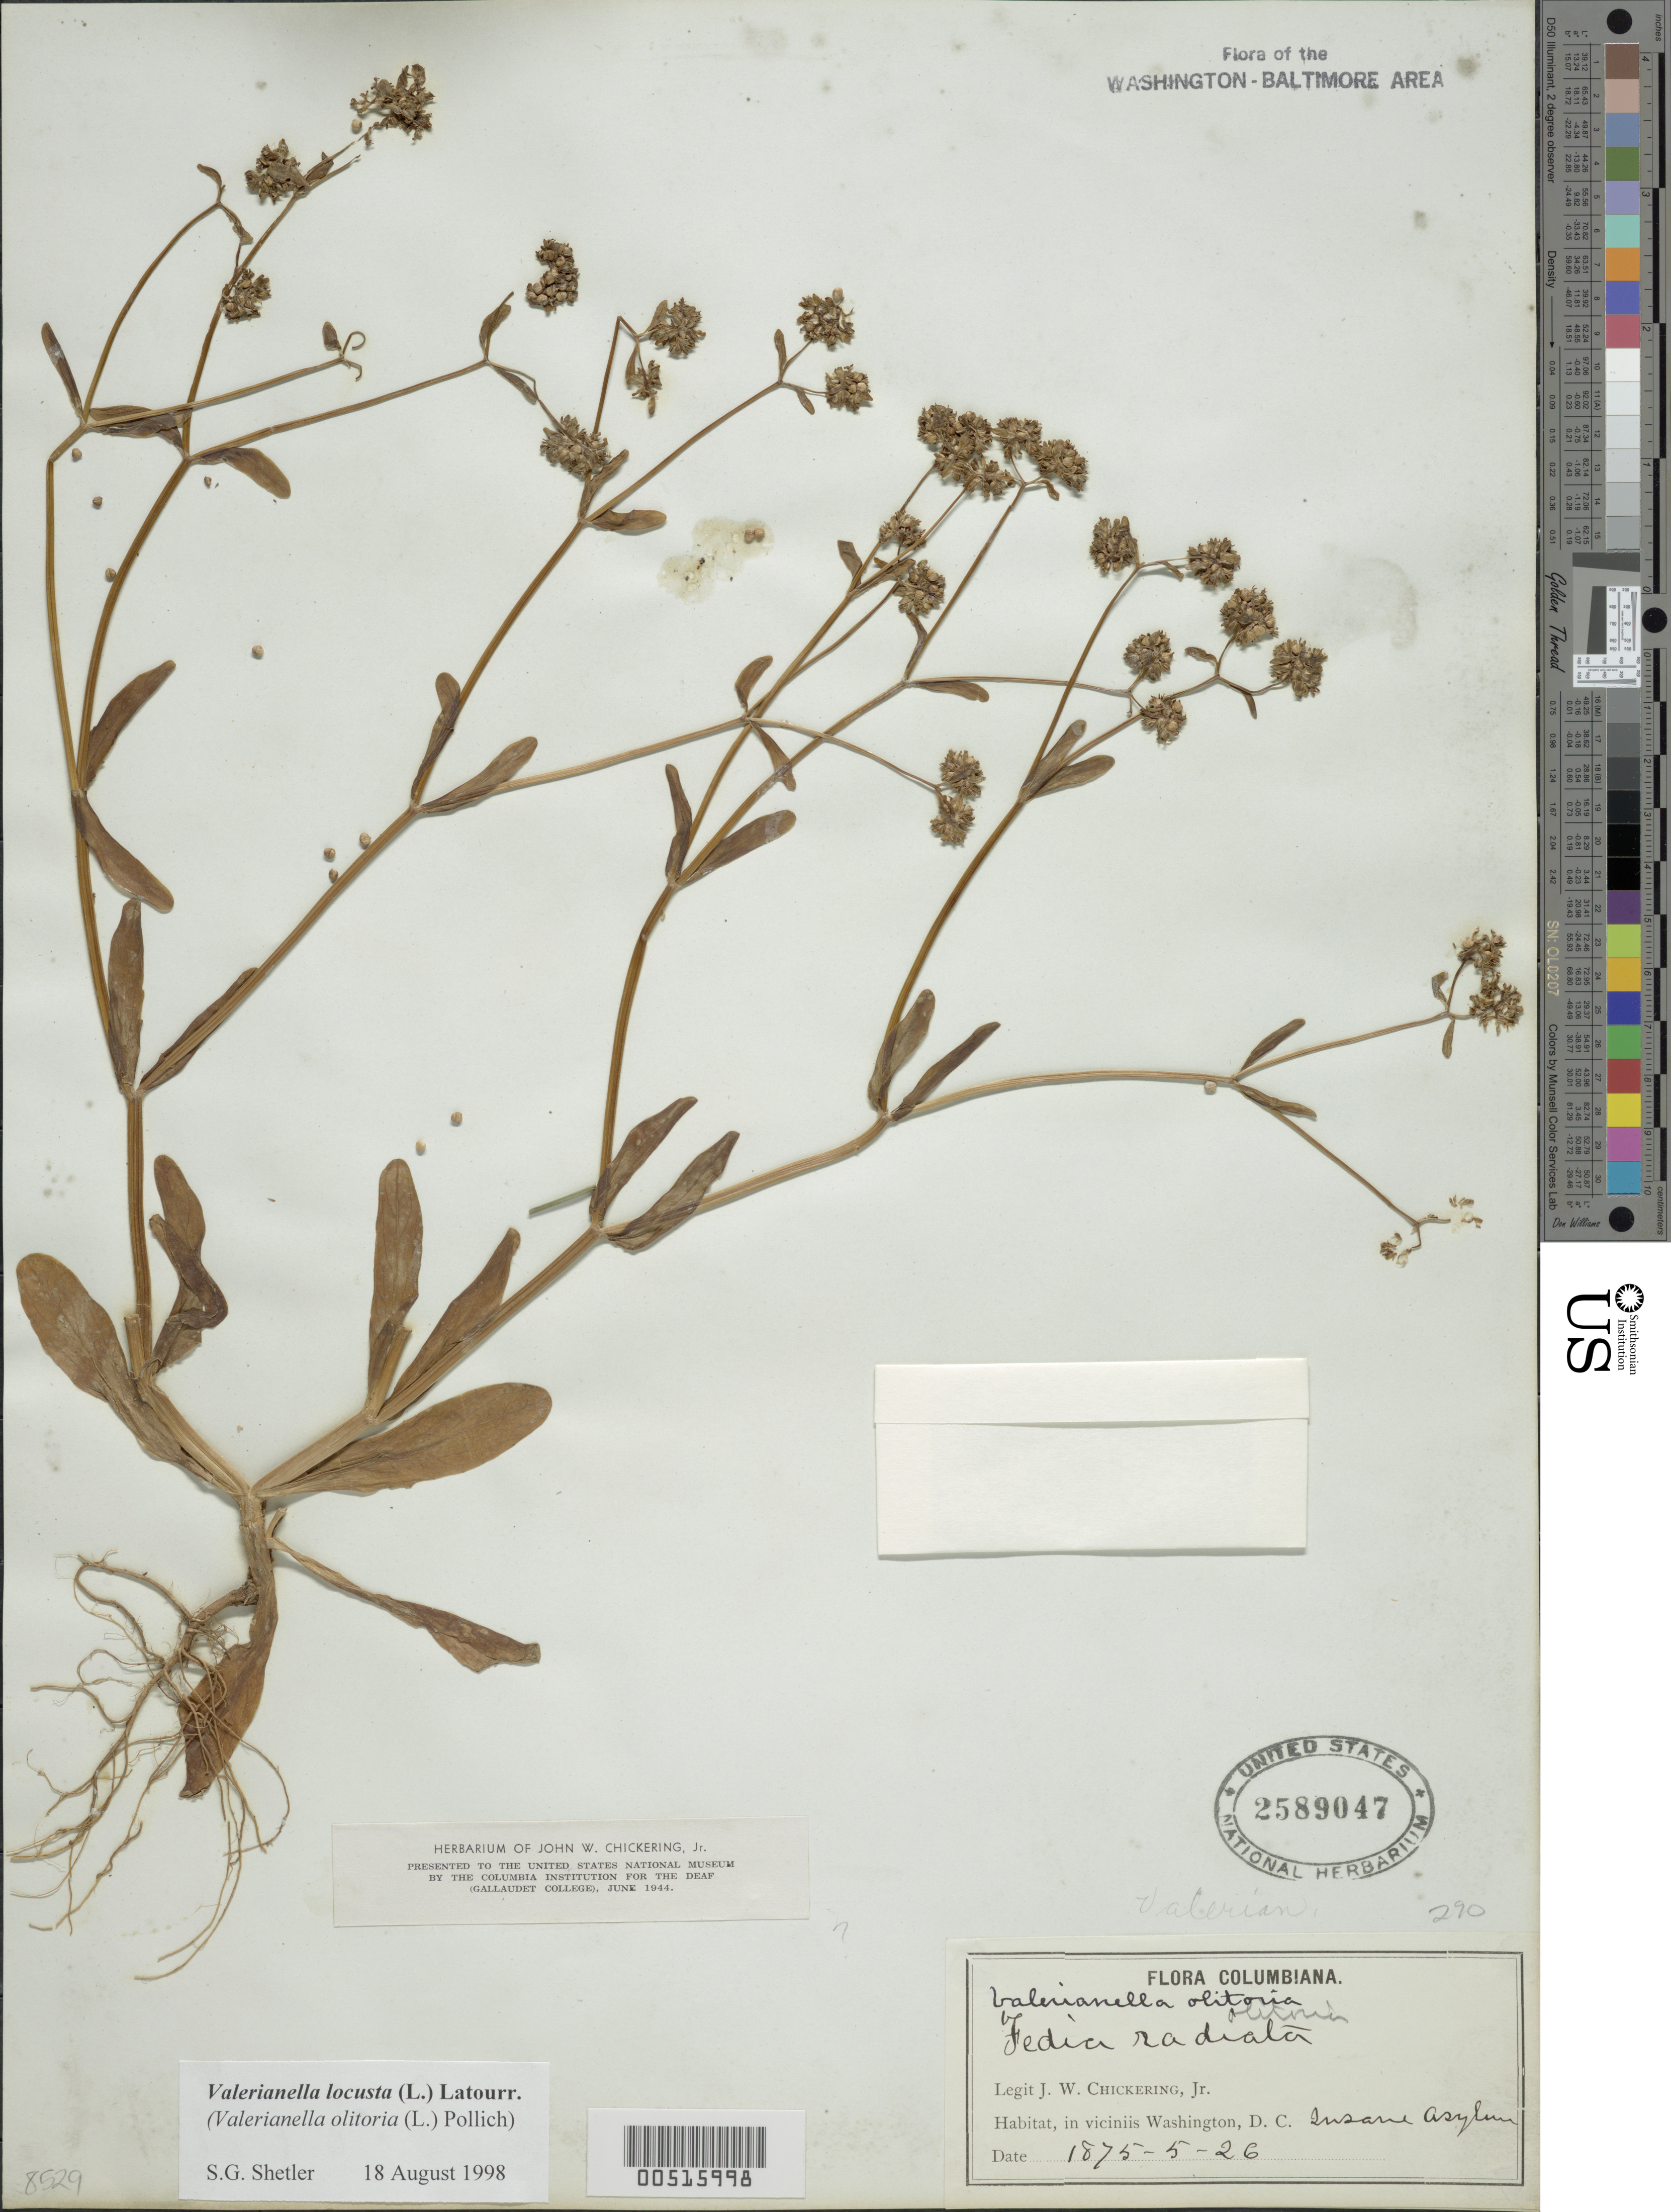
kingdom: Plantae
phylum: Tracheophyta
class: Magnoliopsida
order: Dipsacales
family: Caprifoliaceae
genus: Valerianella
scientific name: Valerianella locusta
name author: (L.) Latourr.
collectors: J. Chickering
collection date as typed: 26 May 1875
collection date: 1875-05-26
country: United States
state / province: District of Columbia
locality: Insane Asylum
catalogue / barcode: US 2589047